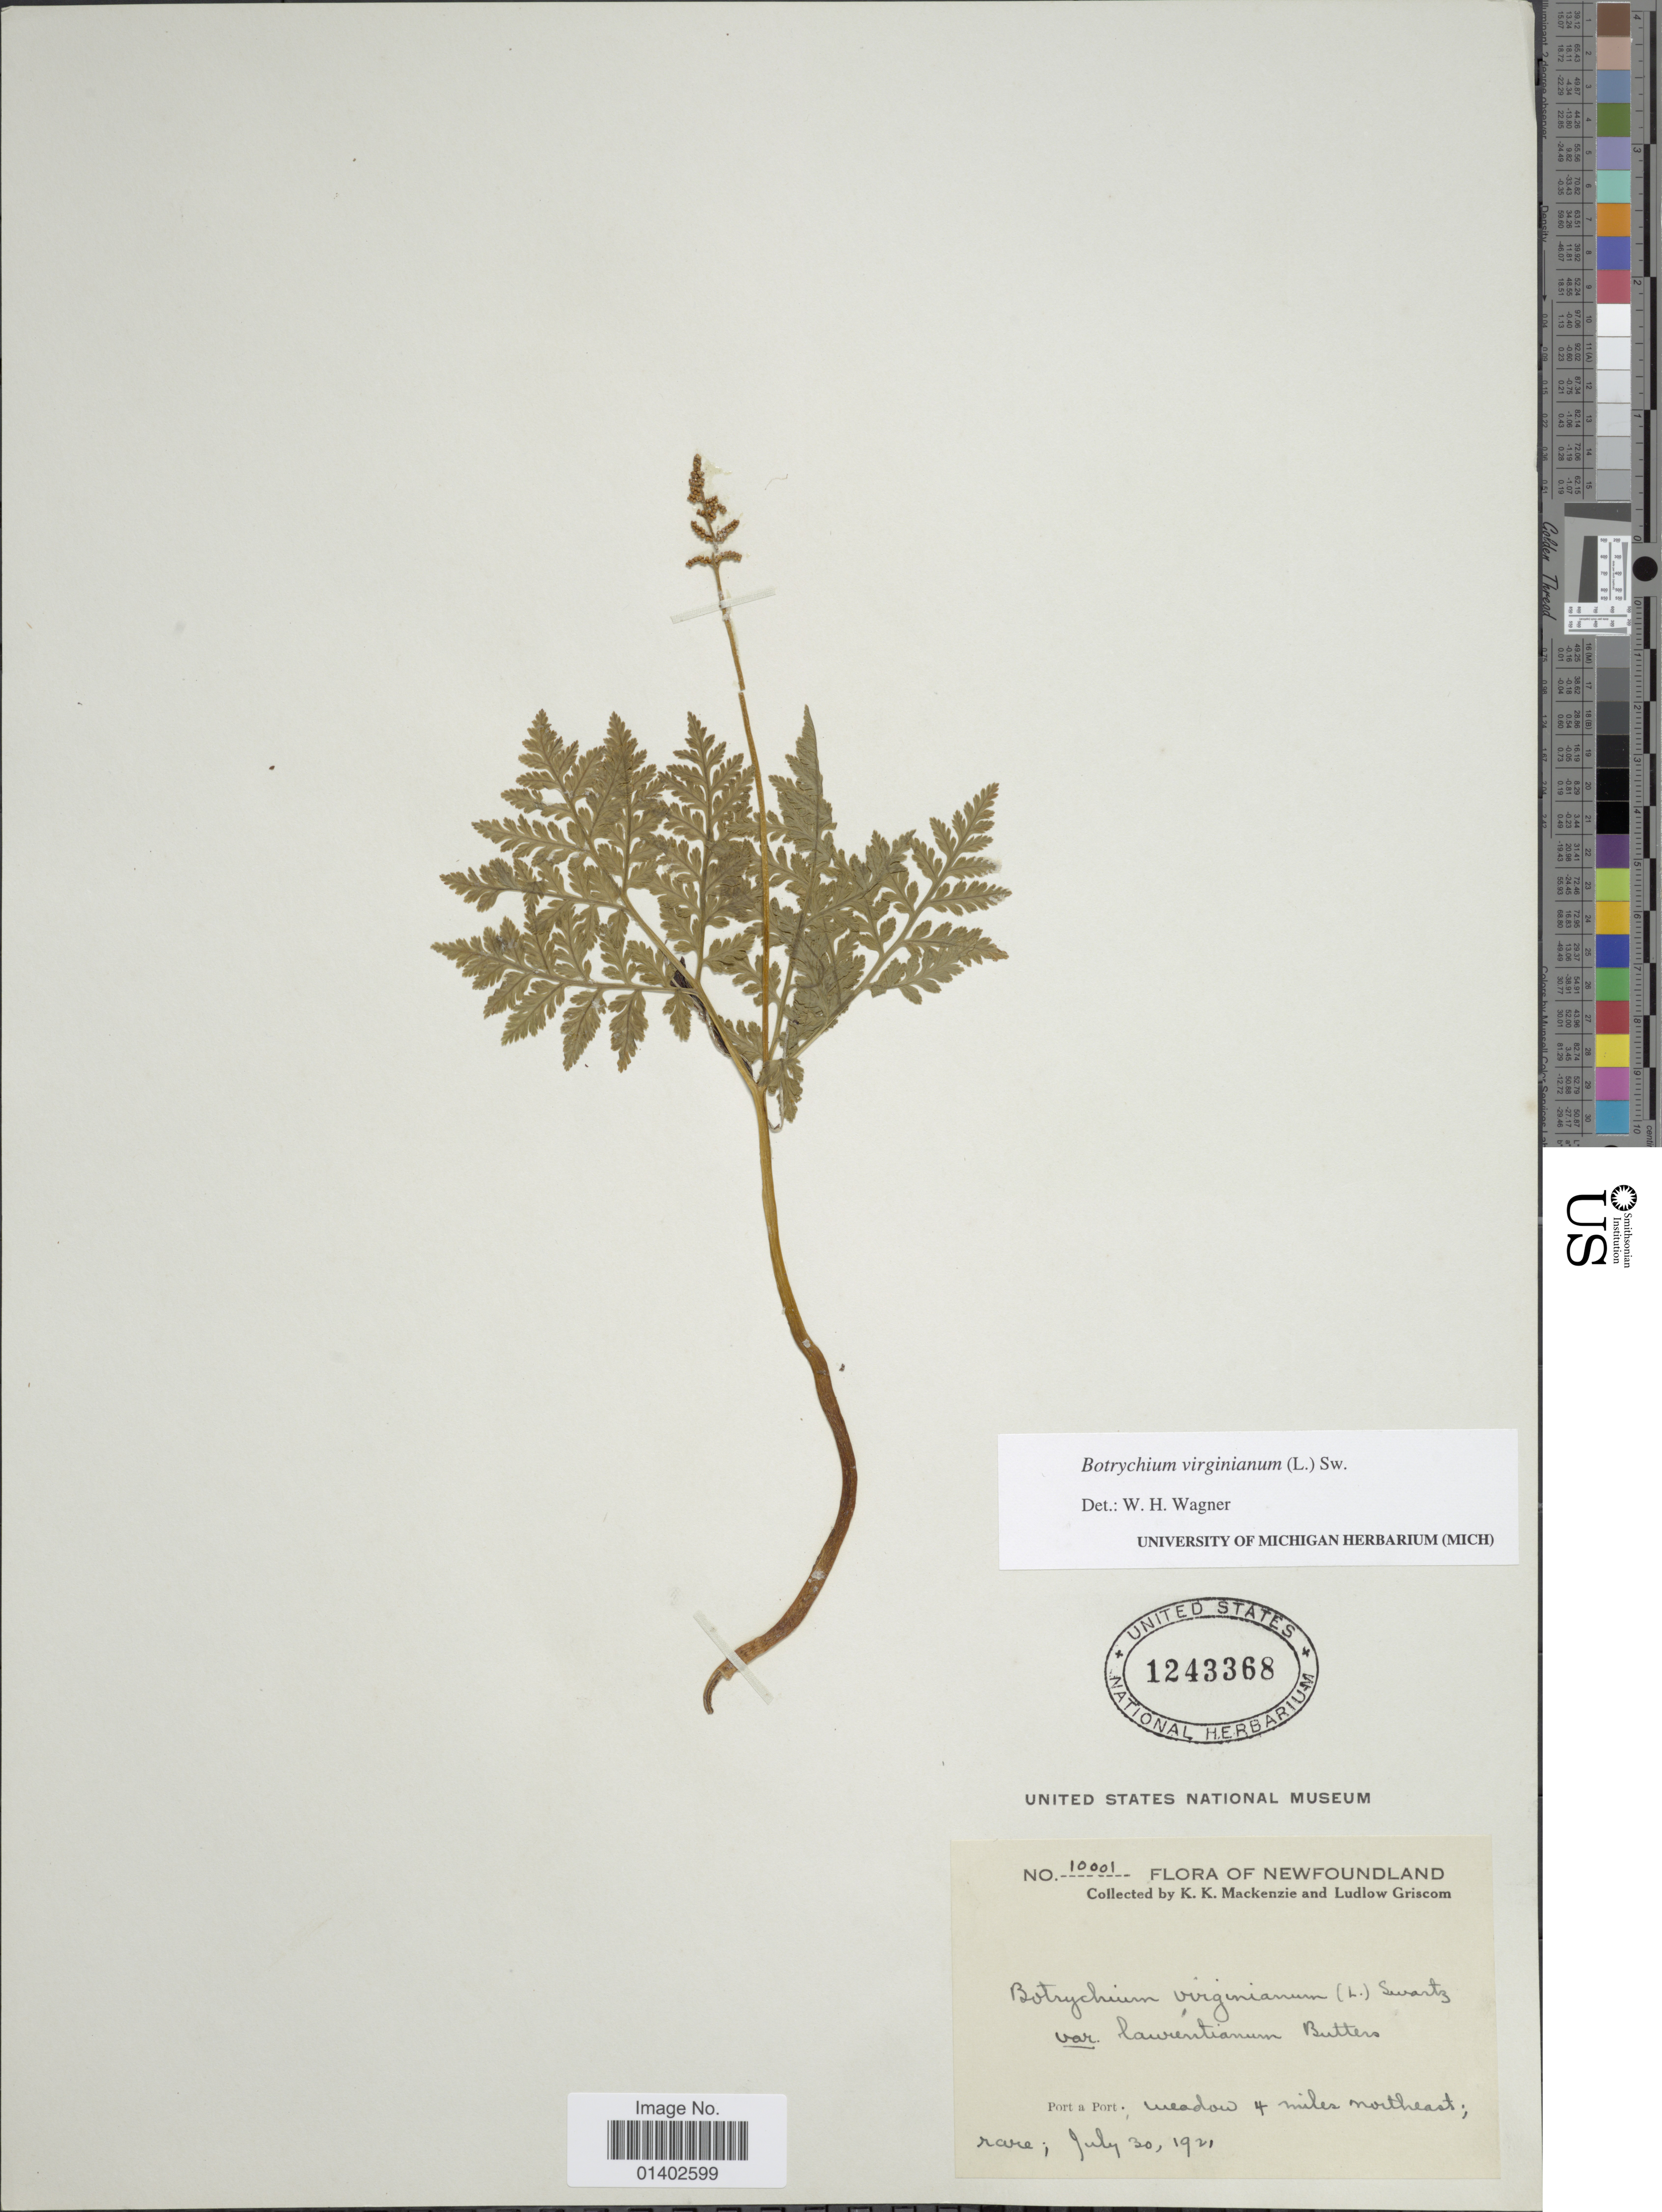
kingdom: Plantae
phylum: Tracheophyta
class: Polypodiopsida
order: Ophioglossales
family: Ophioglossaceae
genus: Botrychium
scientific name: Botrychium virginianum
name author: (L.) Sw.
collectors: K. K. Mackenzie & L. Griscom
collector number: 10001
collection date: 1921-07-30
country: Canada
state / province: Newfoundland and Labrador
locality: Port a Port: meadow 4 miles northeast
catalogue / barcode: US 1243368